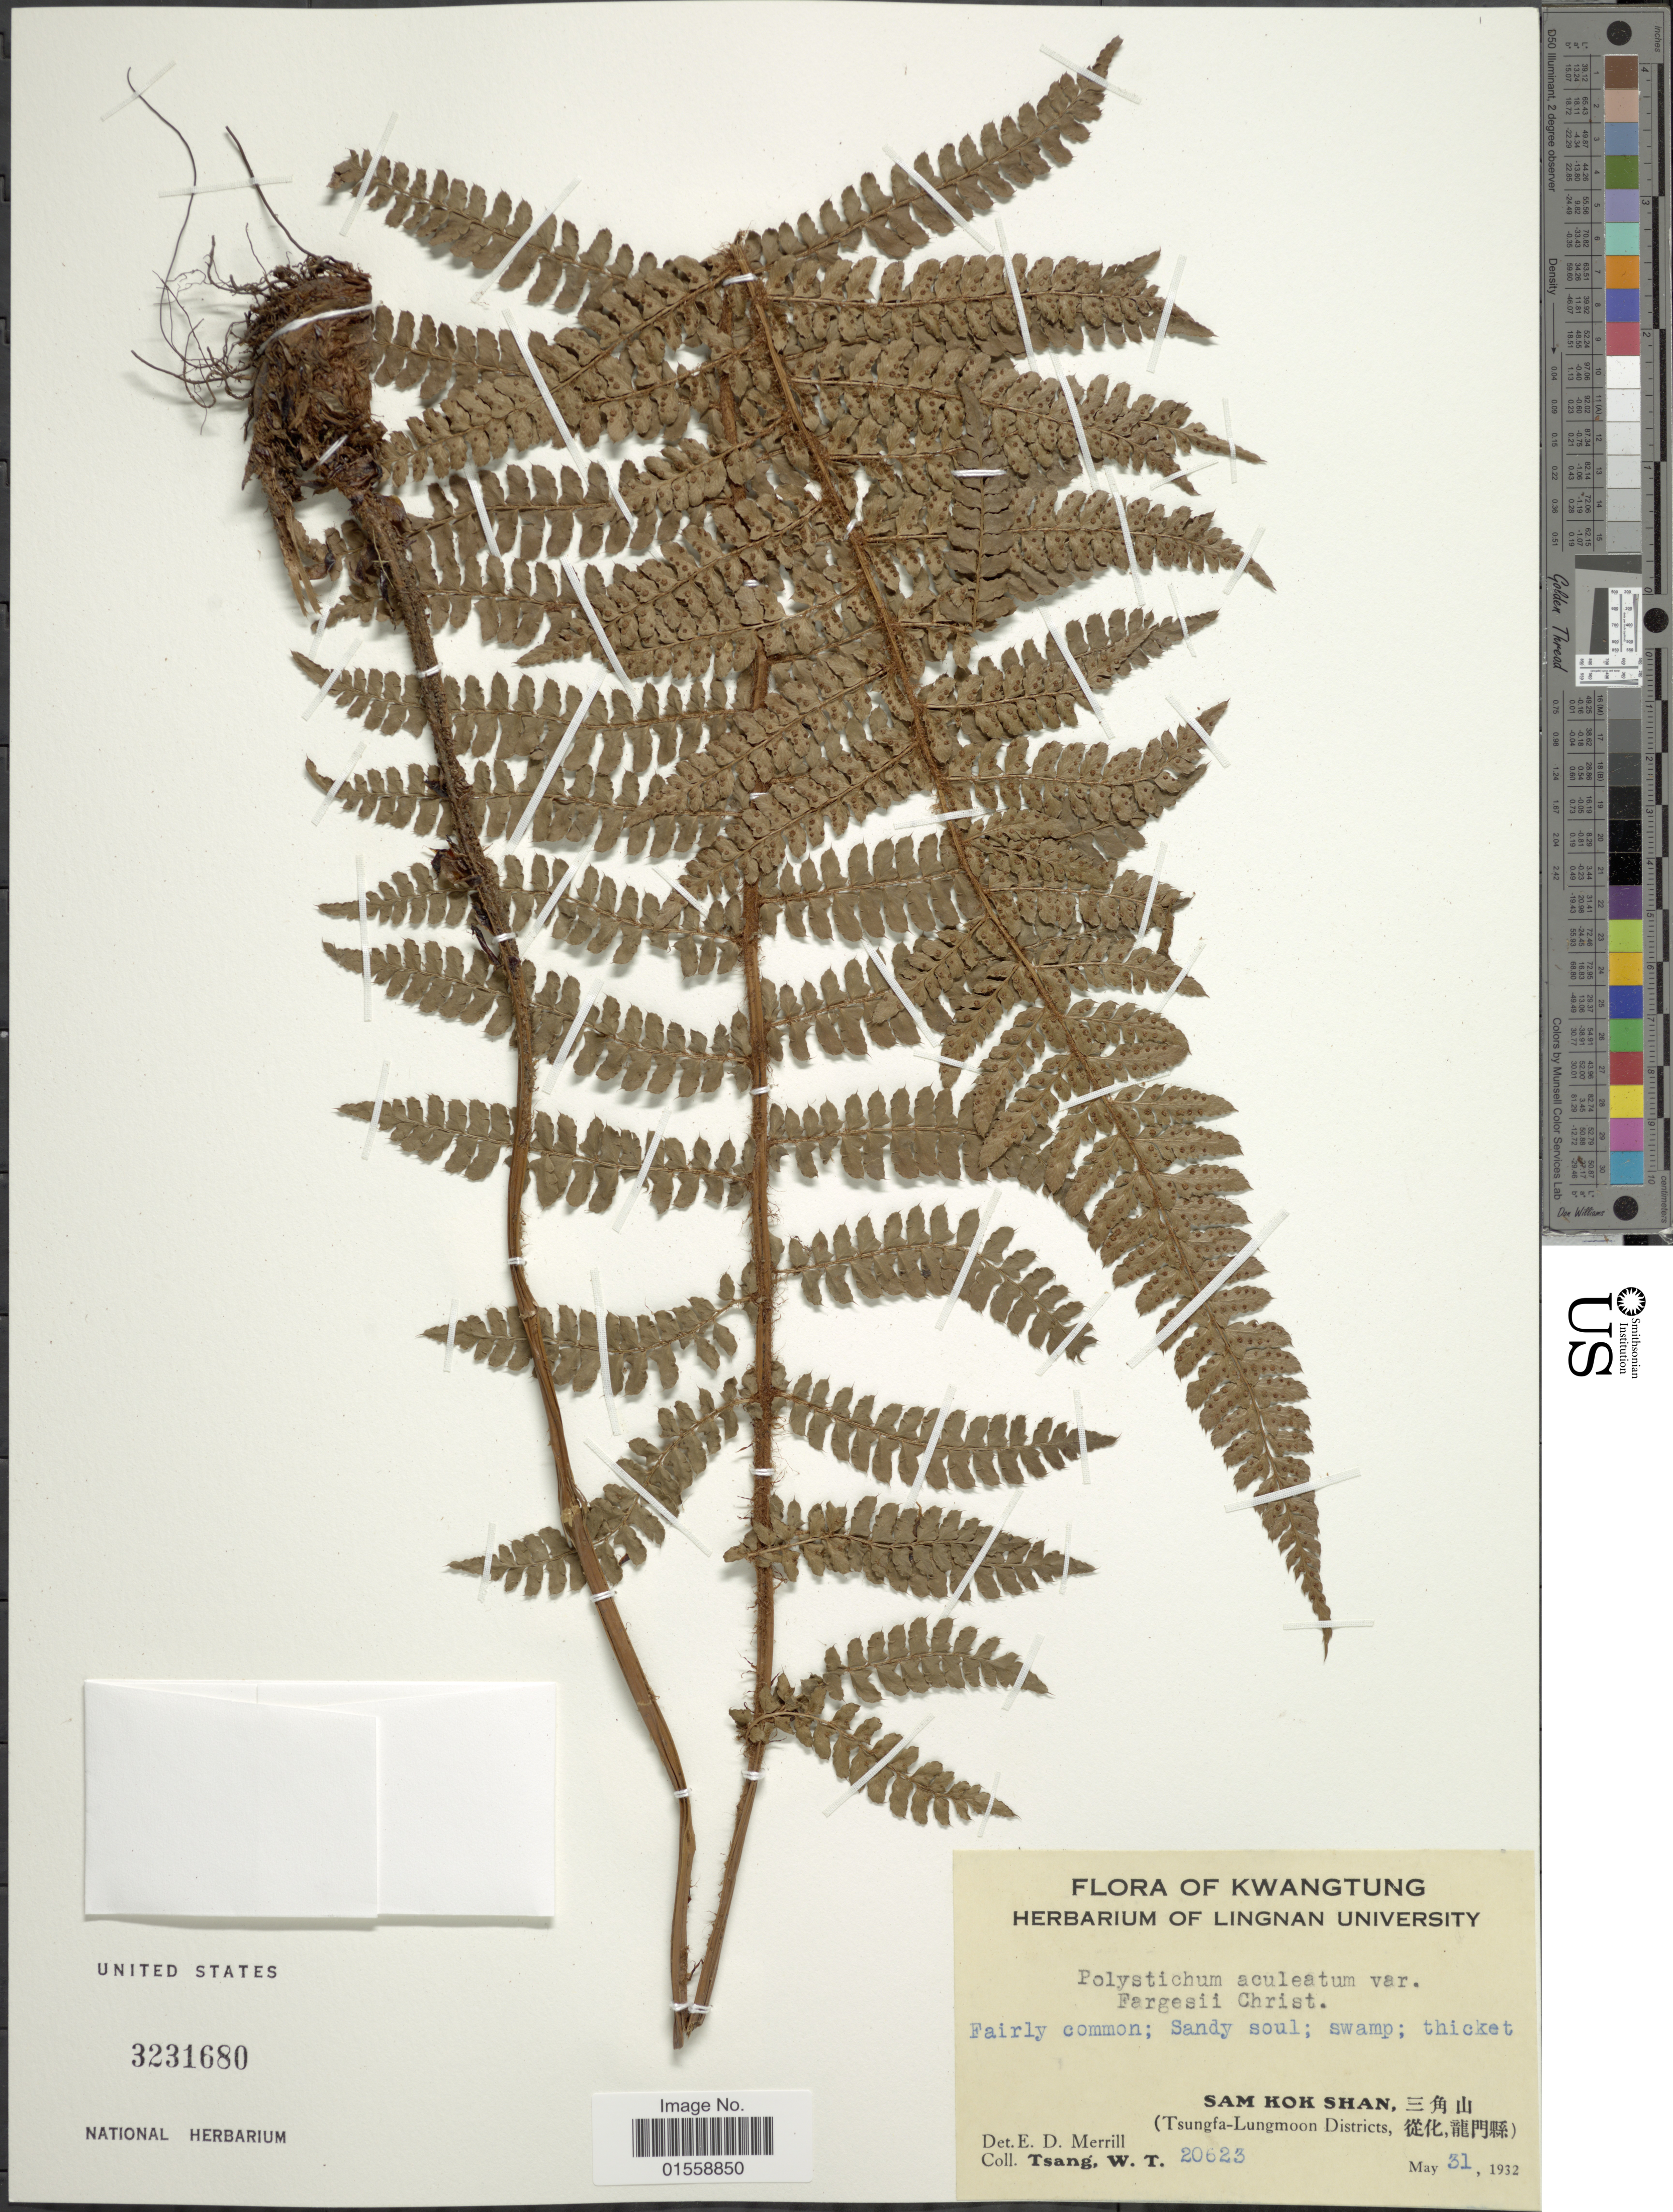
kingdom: Plantae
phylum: Tracheophyta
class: Polypodiopsida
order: Polypodiales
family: Dryopteridaceae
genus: Polystichum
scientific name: Polystichum aculeatum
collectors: W. T. Tsang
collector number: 20623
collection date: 1932-05-31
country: China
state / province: Guangdong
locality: Kwangtung, Sam Hok Shan (Tsungfa- Lungmoon Districts)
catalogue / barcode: US 3231680